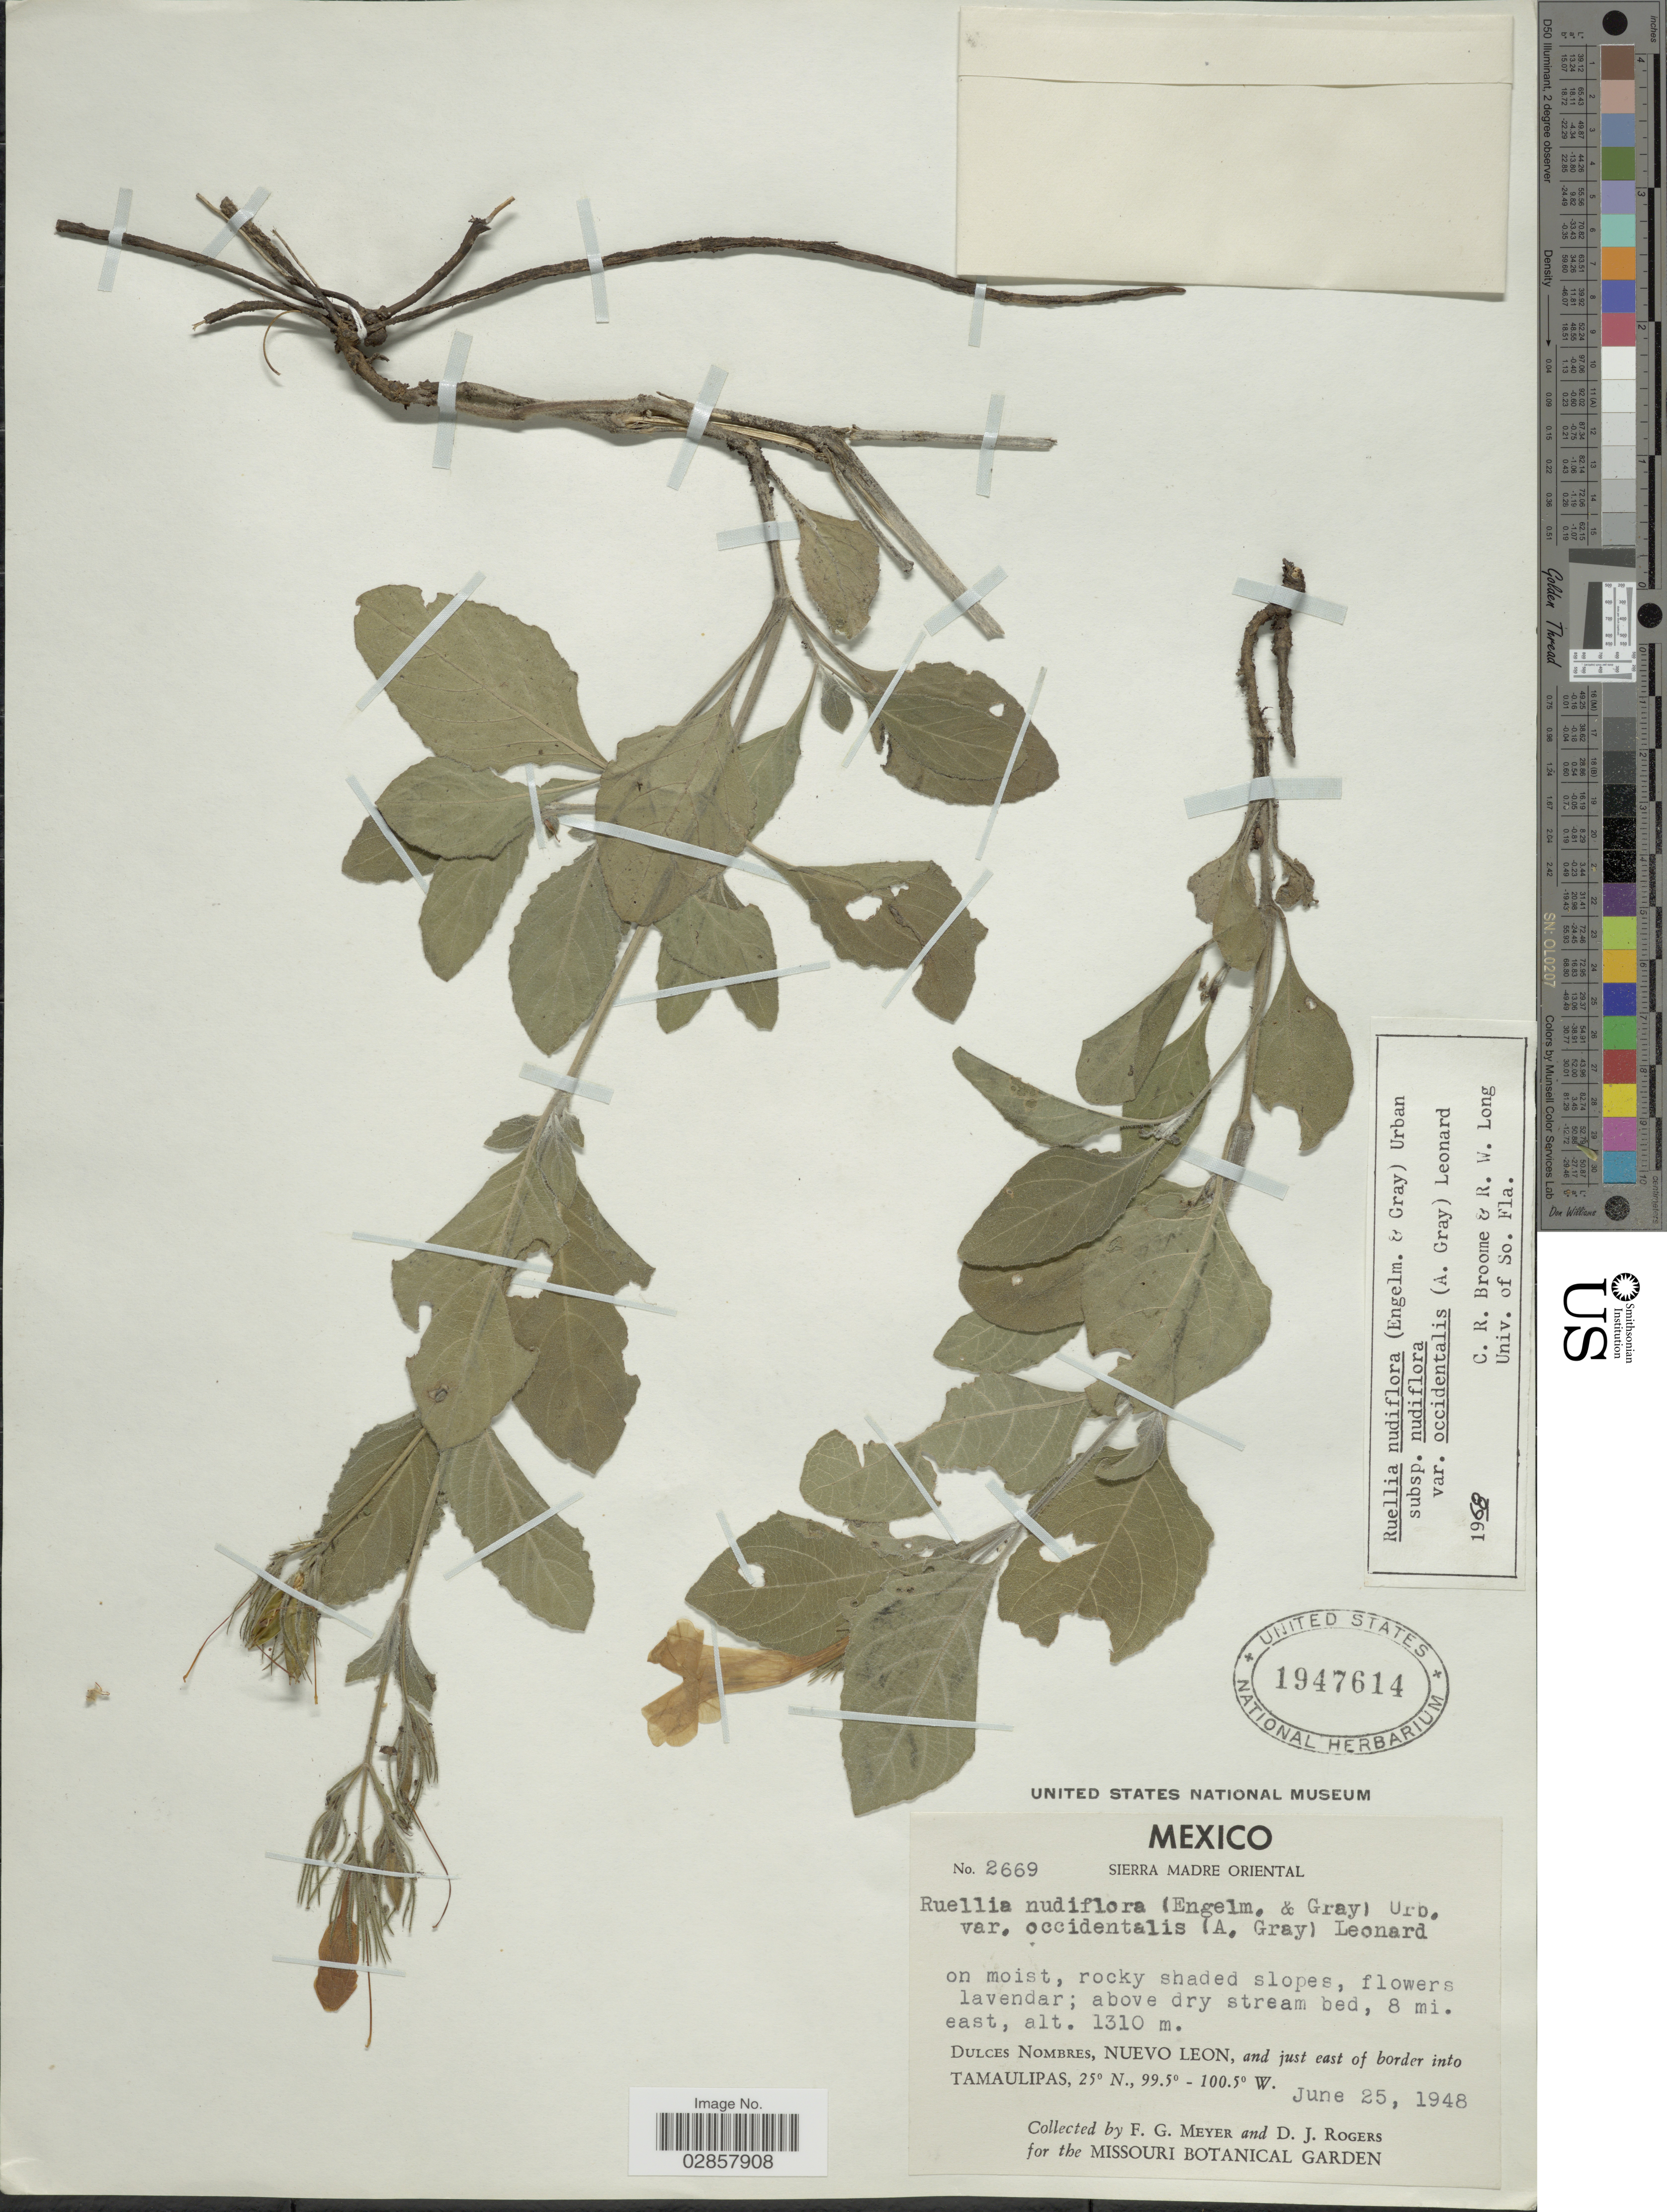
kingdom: Plantae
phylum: Tracheophyta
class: Magnoliopsida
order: Lamiales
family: Acanthaceae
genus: Ruellia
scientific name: Ruellia occidentalis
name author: (A. Gray) Tharp & F.A. Barkley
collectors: F. G. Meyer & D. J. Rogers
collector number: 2669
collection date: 1948-06-25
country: Mexico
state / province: Nuevo León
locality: Sierra Madre Oriental, 8 mi. east. Dulces Nombres, and just east of border into Tamaulipas.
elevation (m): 1310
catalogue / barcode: US 1947614